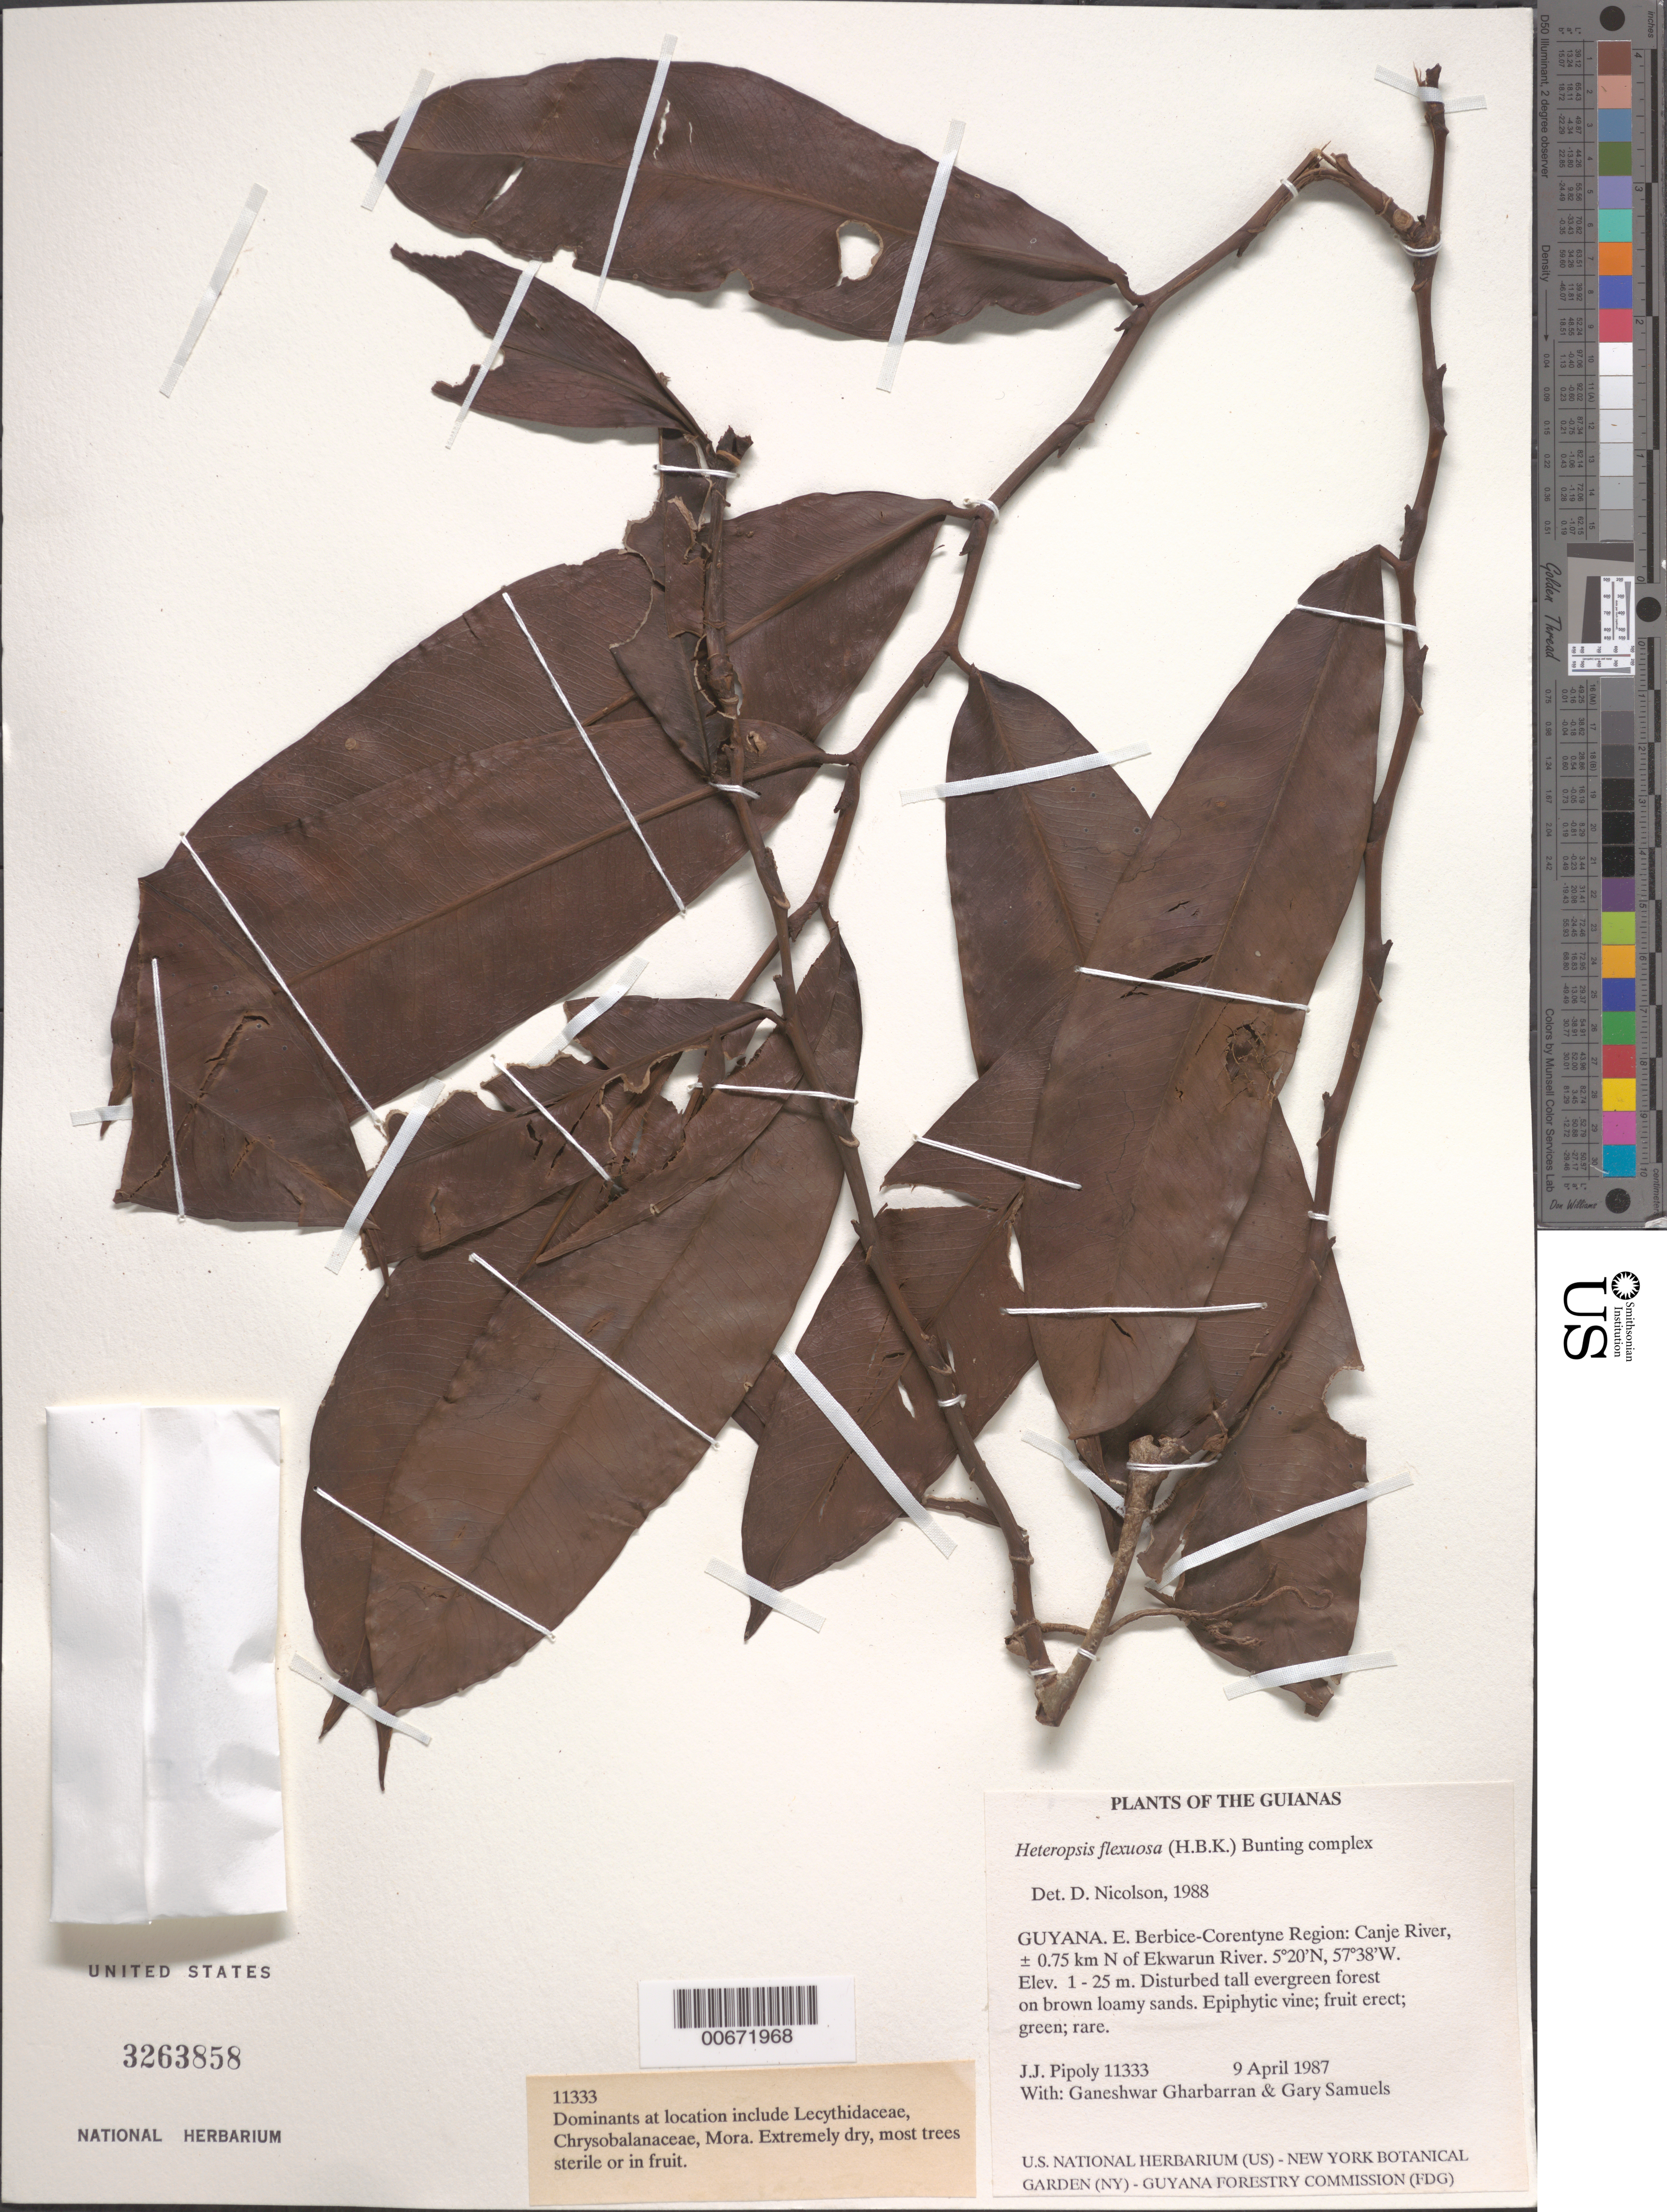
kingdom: Plantae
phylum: Tracheophyta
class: Liliopsida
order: Alismatales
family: Araceae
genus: Heteropsis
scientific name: Heteropsis flexuosa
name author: (Kunth) G.S. Bunting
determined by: Nicolson, Dan H.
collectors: J. J. Pipoly, G. Gharbarran & G. Samuels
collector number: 11333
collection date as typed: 9 April 1987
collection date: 1987-04-09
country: Guyana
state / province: E. Berbice-Corentyne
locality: Canje River, ± 0.75 km N of Ekwarun River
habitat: Disturbed tall evergreen forest on brown loamy sands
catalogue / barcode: US 3263858